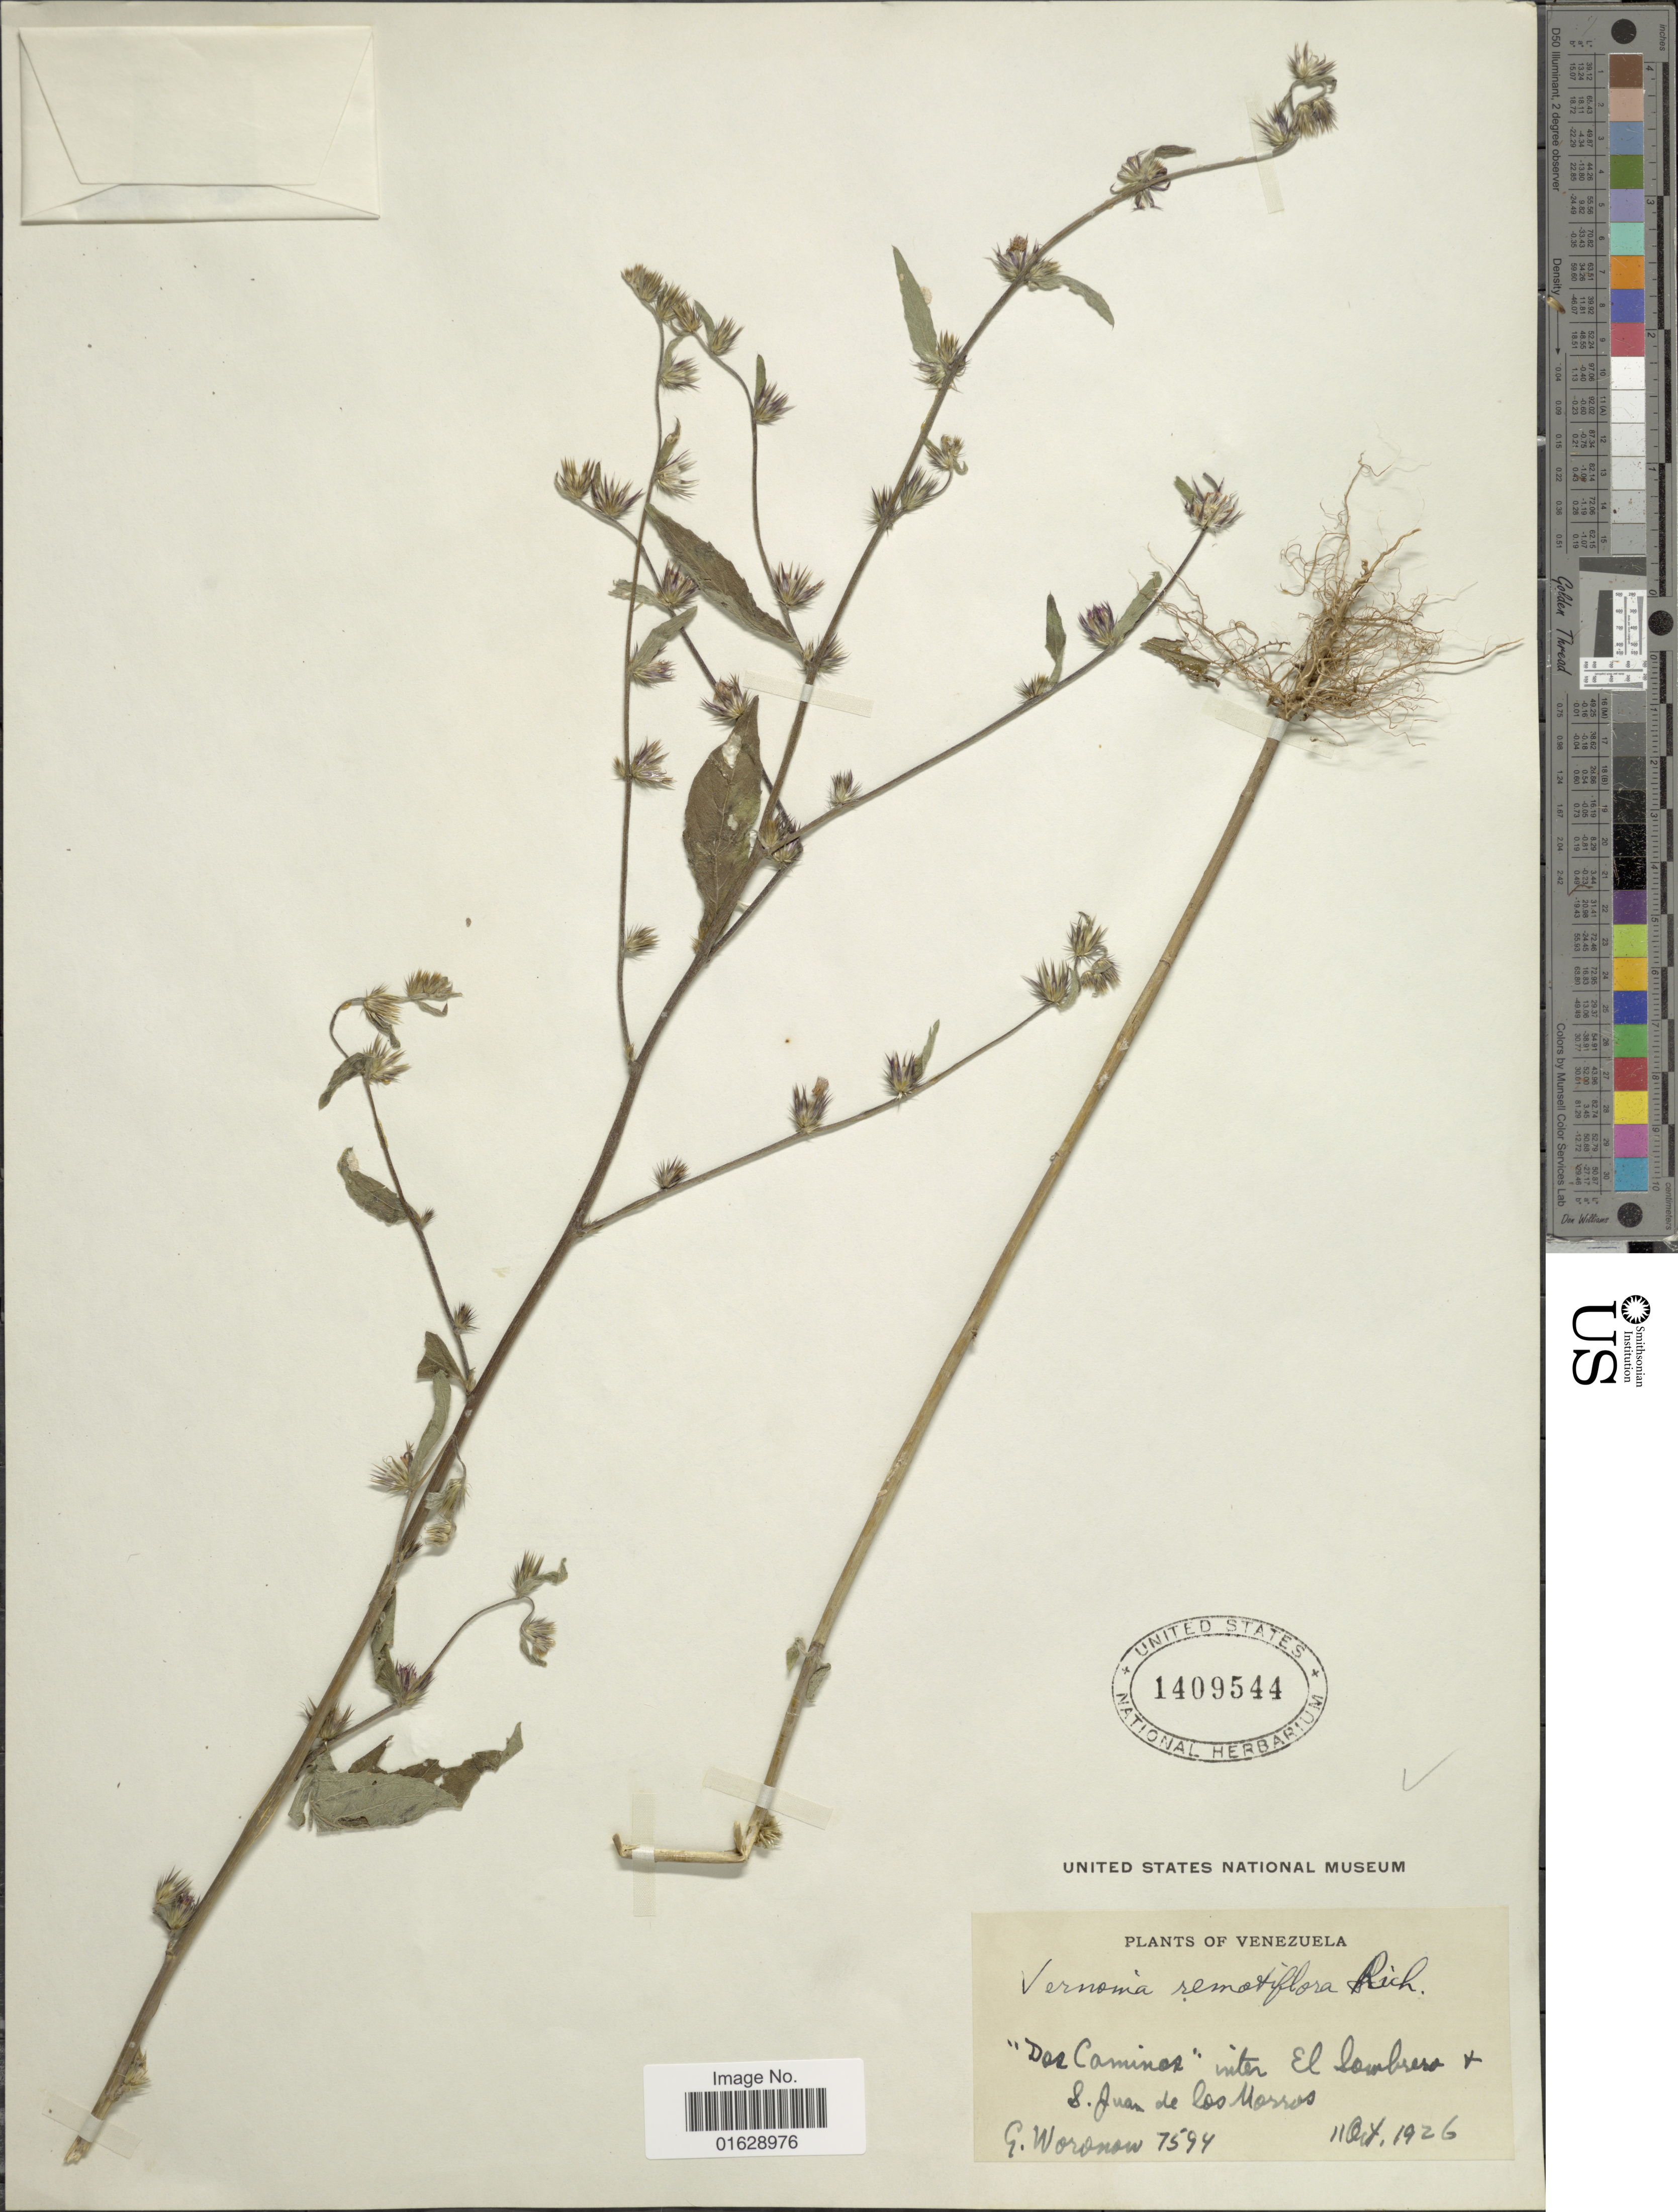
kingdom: Plantae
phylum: Tracheophyta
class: Magnoliopsida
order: Asterales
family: Asteraceae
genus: Lepidaploa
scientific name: Lepidaploa remotiflora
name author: (Rich.) H. Rob.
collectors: G. Woronow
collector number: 7594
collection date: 1926-10-11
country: Venezuela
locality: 'Dos Caminos' inter El Sombreso + S. Juan de los Morros.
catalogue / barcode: US 1409544